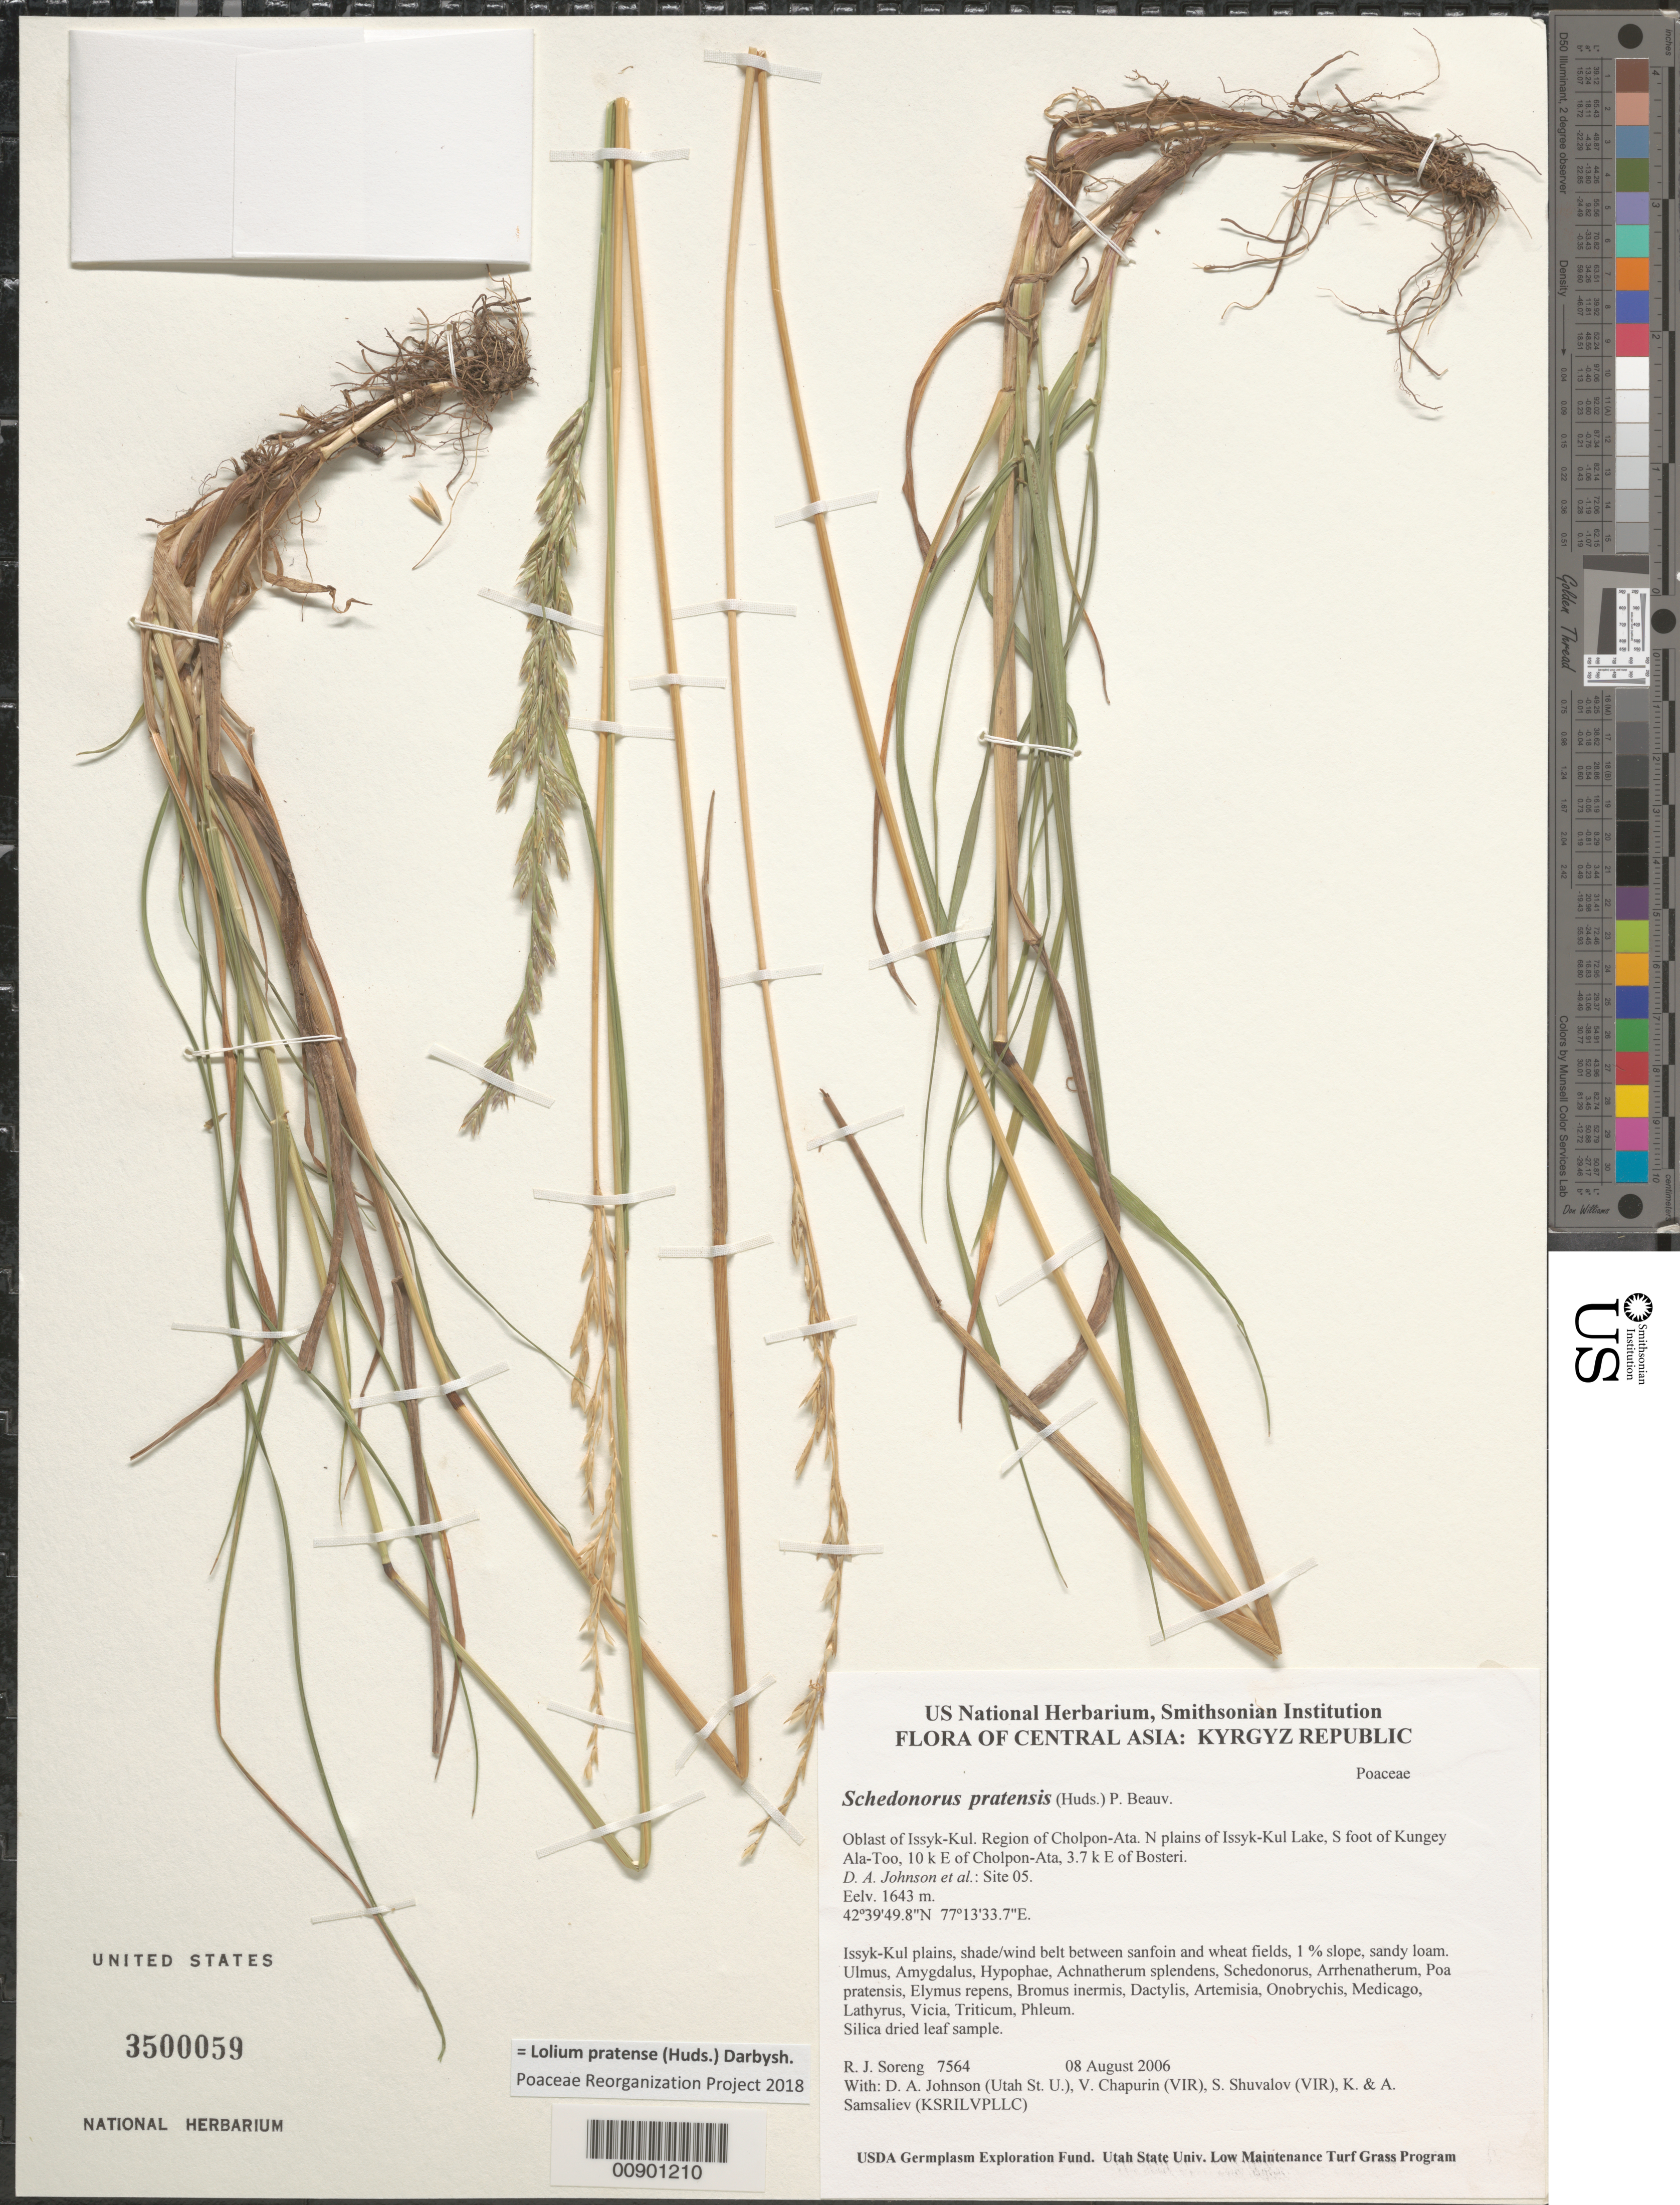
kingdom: Plantae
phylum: Tracheophyta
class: Liliopsida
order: Poales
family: Poaceae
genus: Lolium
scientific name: Lolium pratense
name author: (Huds.) Darbysh.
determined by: Poaceae Reorganization Project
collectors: R. J. Soreng, D. Johnson, S. Shuvalov, V. Chapurin, K. Samsaliev & A. Samsaliev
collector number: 7564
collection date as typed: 08 Aug 2006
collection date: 2006-08-08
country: Kyrgyzstan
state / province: Ysyk-Kol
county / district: Cholpon-Ata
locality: N plains of Issyk-Kul Lake, S foot of Kungey Ala-Too, 10 km E of Cholpon-Ata, 3.7 km E of Bosteri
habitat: Issyk-Kul plains, shade/wind belt between sanfoin and wheat fields, 1 % slope, sandy loam.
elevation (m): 1643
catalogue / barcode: US 3500059